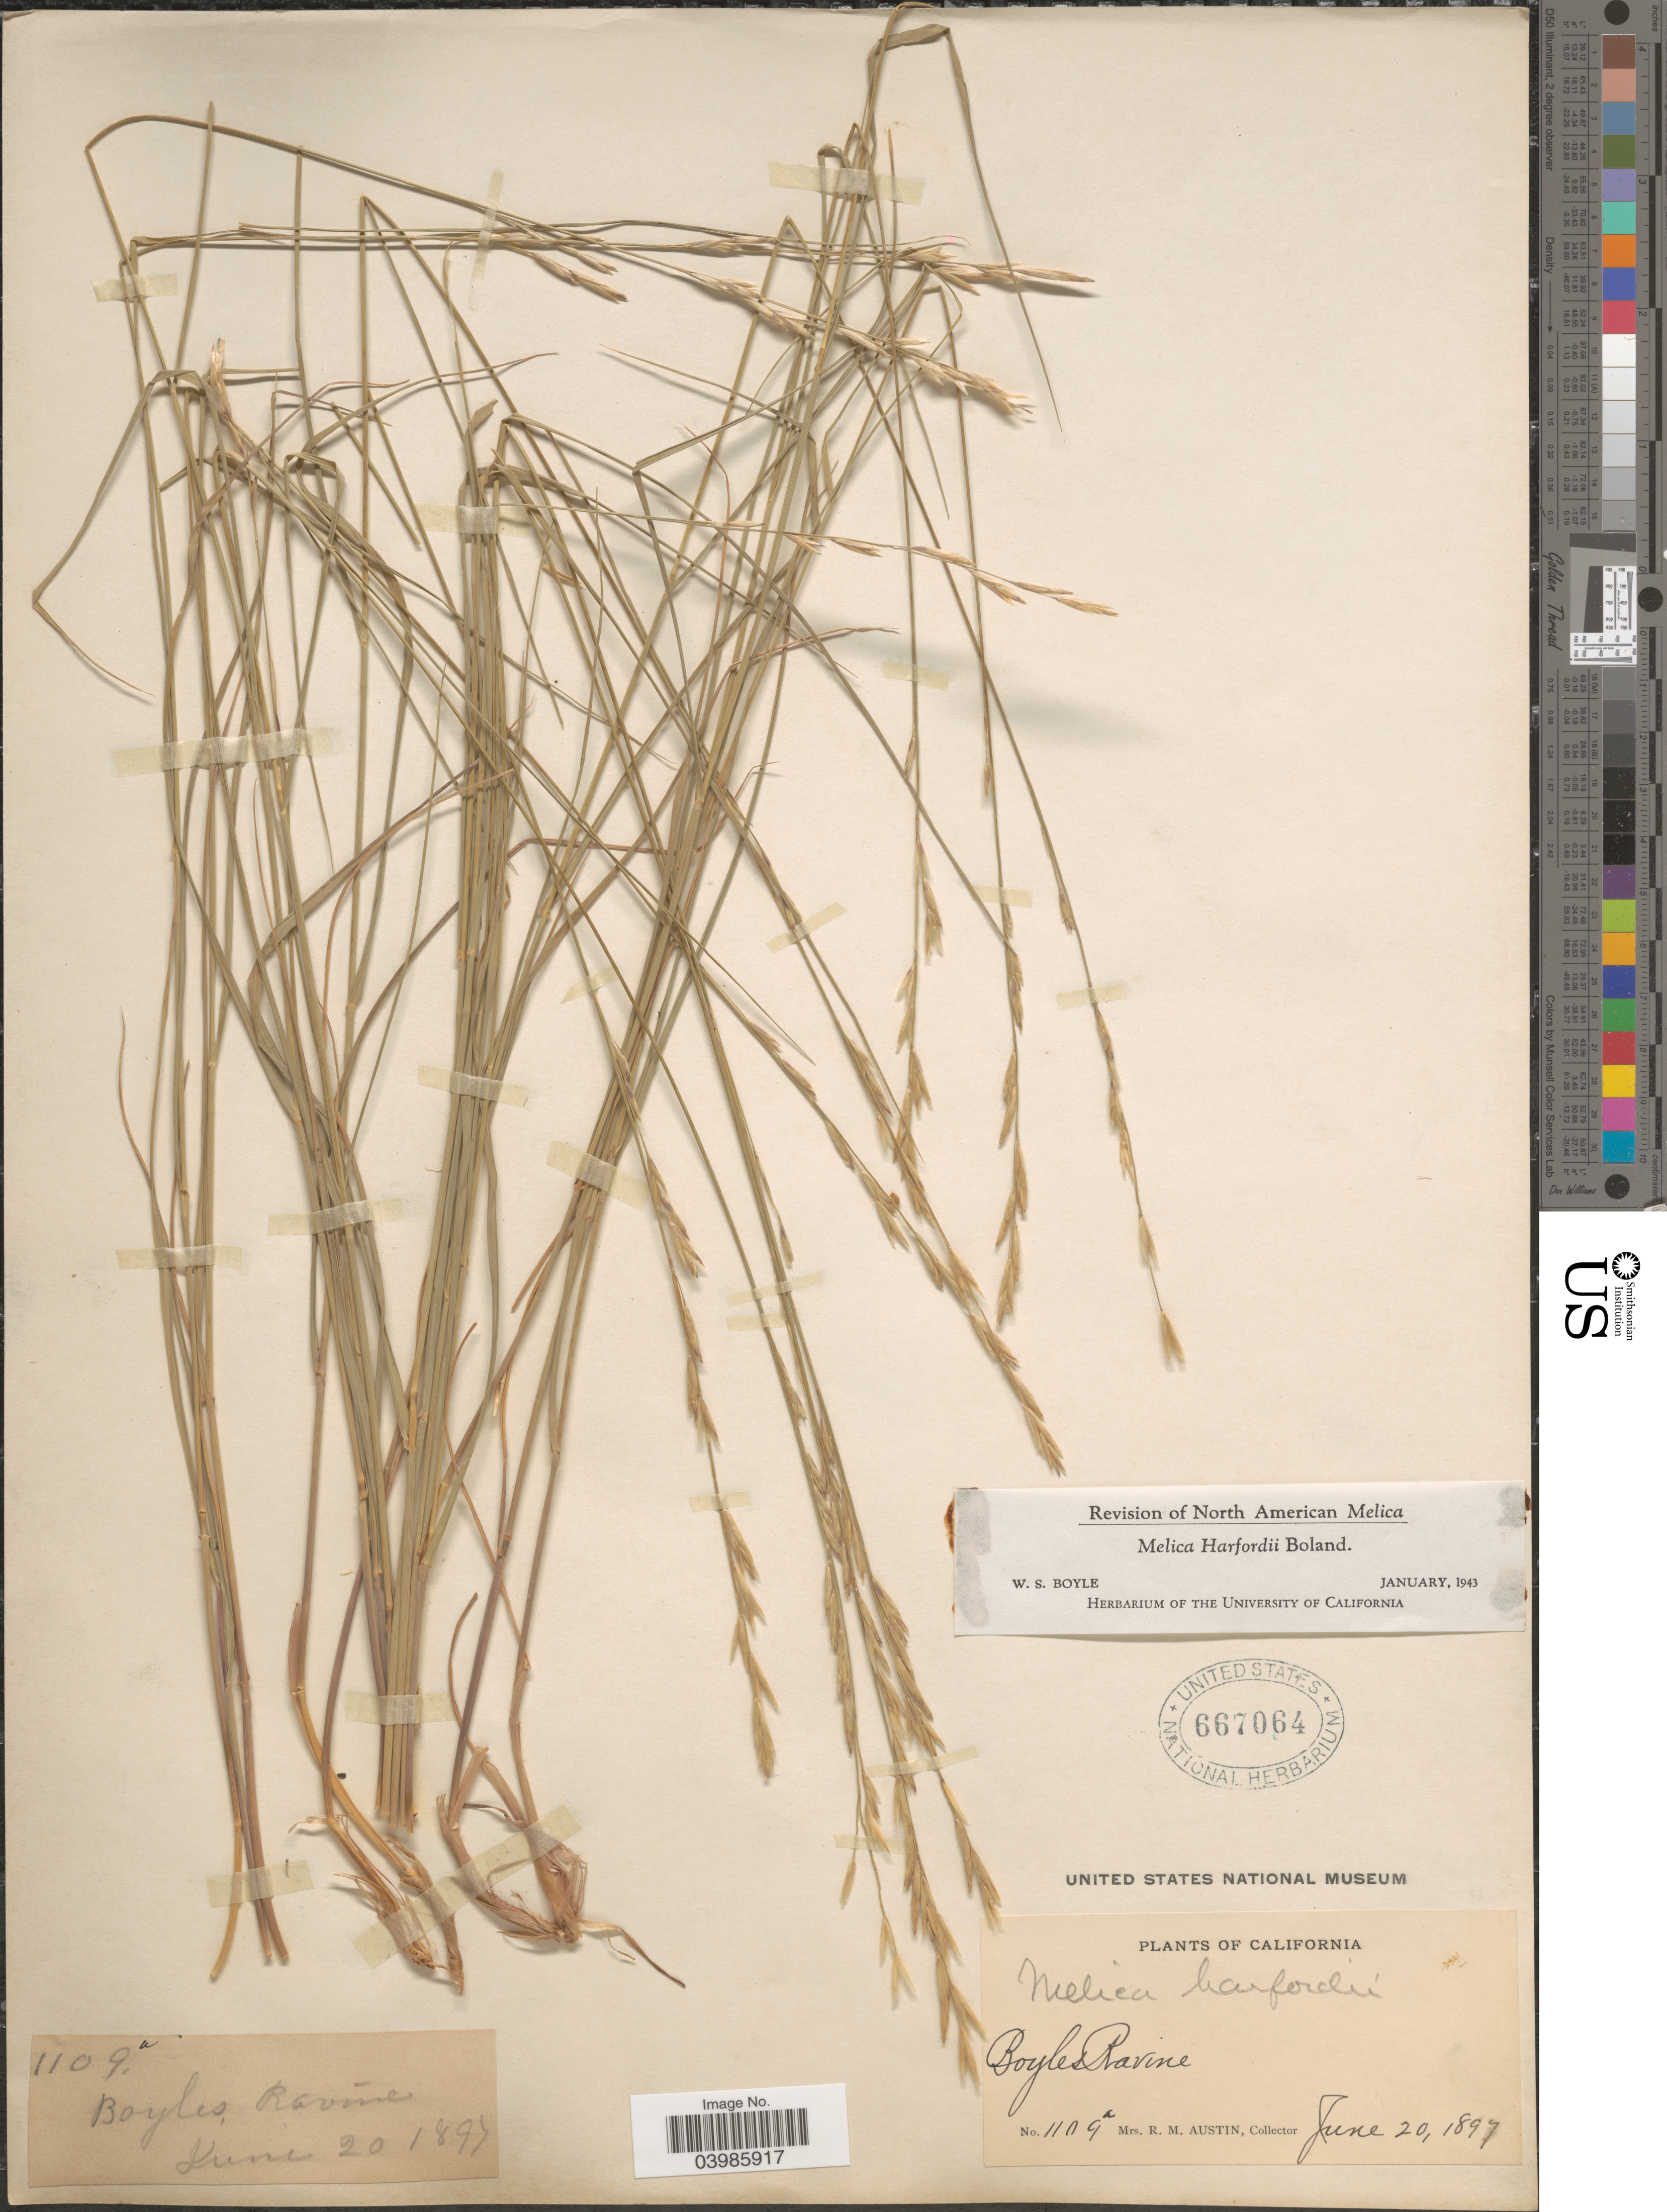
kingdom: Plantae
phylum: Tracheophyta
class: Liliopsida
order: Poales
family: Poaceae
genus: Melica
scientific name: Melica harfordii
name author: Bol.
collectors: R. Austin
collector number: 1109a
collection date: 1897-06-20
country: United States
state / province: California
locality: Boyles Ravine.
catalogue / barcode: US 667064